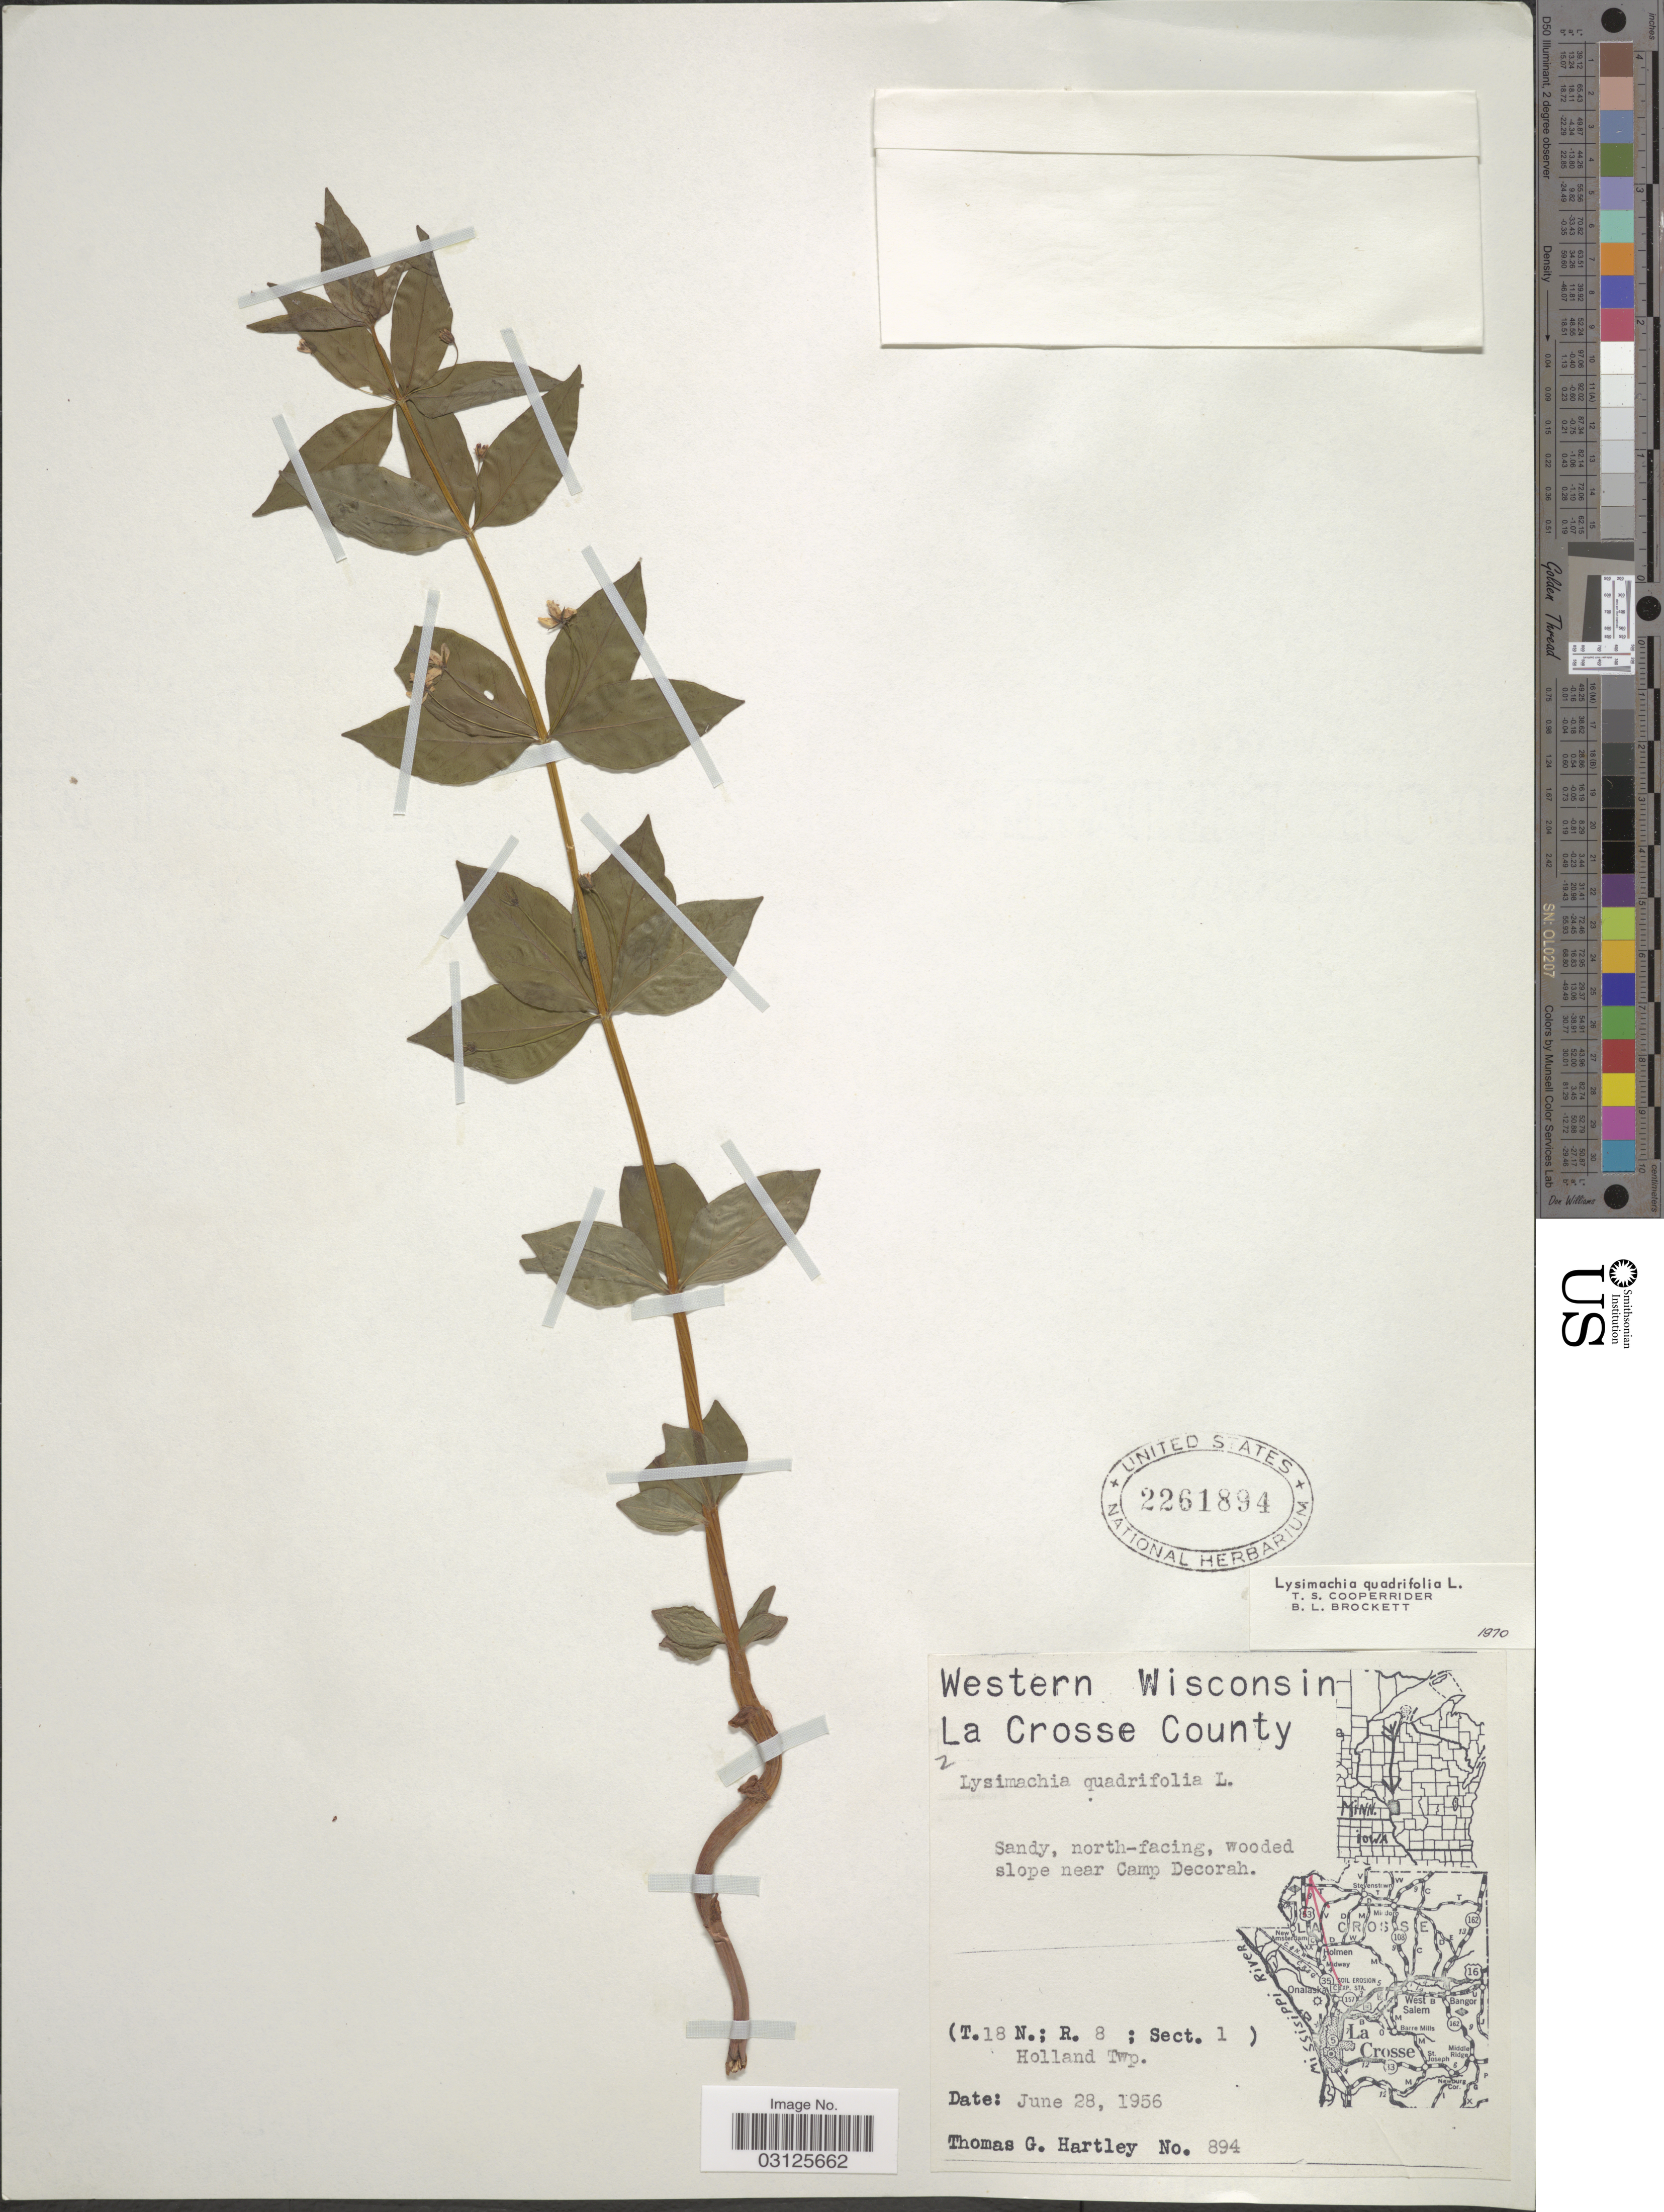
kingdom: Plantae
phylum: Tracheophyta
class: Magnoliopsida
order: Ericales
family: Primulaceae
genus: Lysimachia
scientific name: Lysimachia quadrifolia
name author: L.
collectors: T. G. Hartley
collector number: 894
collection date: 1956-06-28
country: United States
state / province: Wisconsin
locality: Western Wisconsin, La Crosse County, Sandy, north-facing, wooded slope near Camp Decorah. (T18N; R8; Sect.1) Holland Twp.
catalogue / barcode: US 2261894